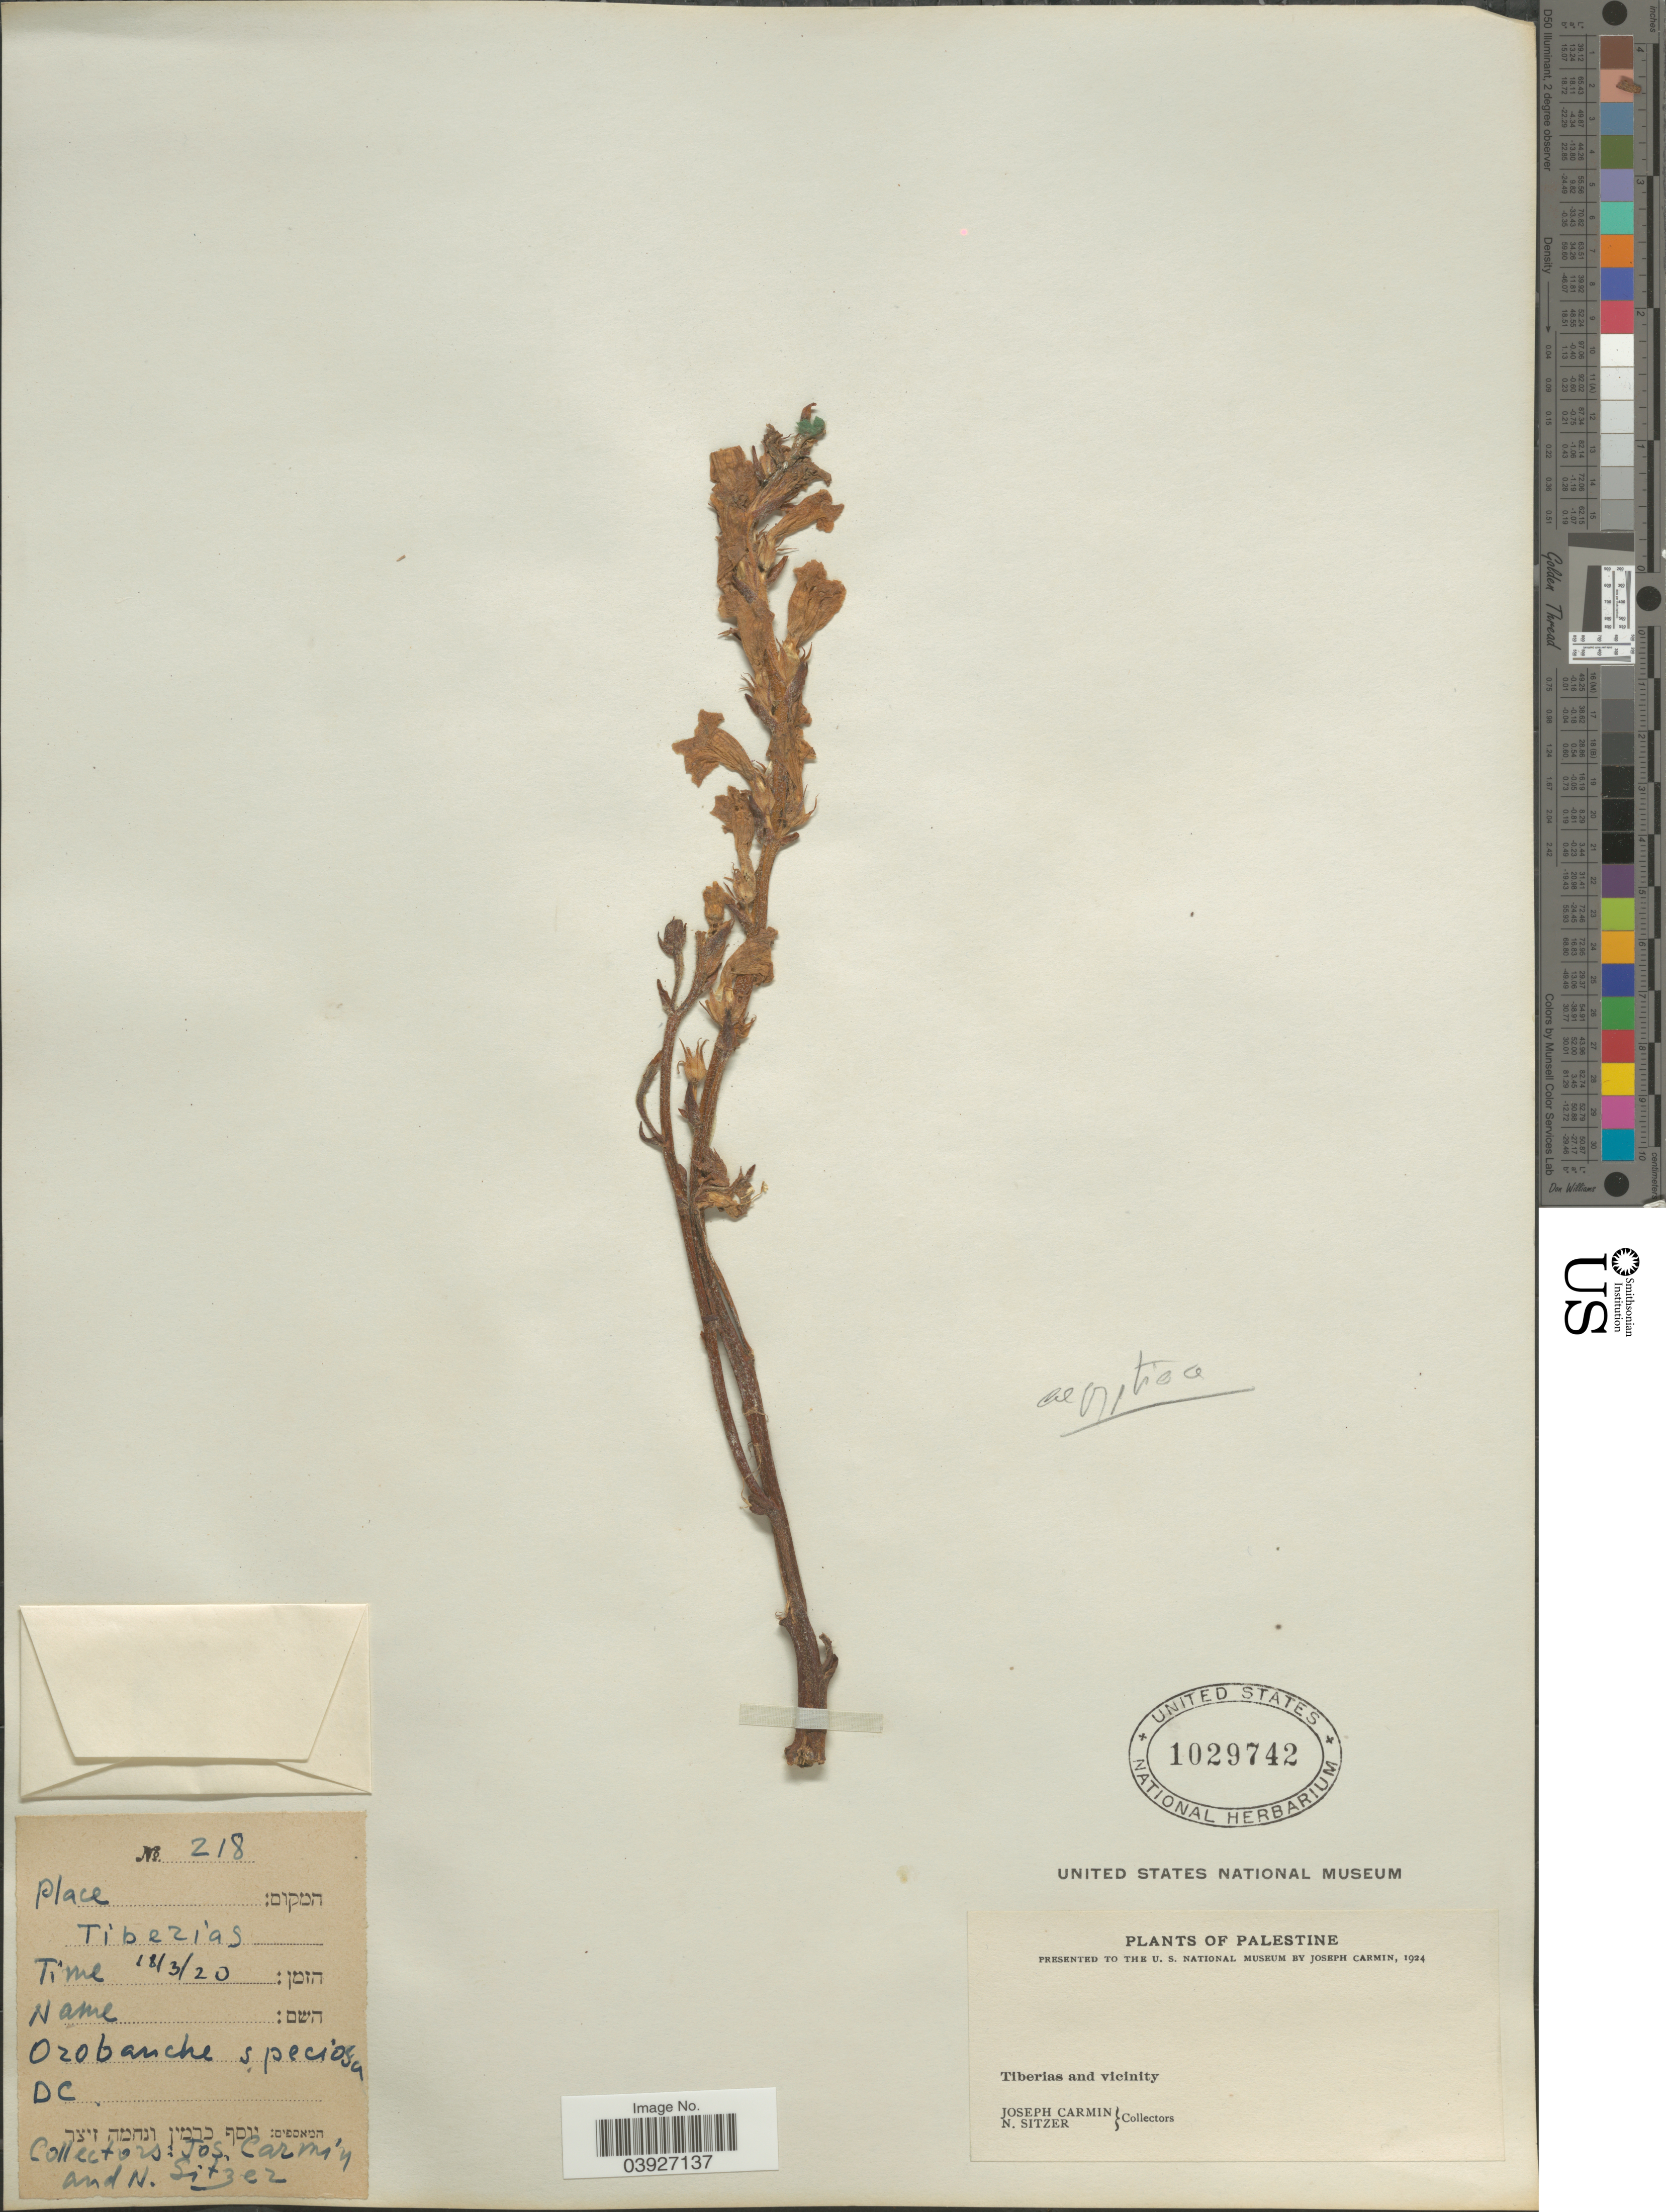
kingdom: Plantae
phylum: Tracheophyta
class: Magnoliopsida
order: Lamiales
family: Orobanchaceae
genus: Orobanche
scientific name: Orobanche speciosa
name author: DC.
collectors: J. Carmin & N. Sitzer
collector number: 218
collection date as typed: Transcribed d/m/y: 18/3/20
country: Israel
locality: Palestine. Tiberias and vicinity.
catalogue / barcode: US 1029742